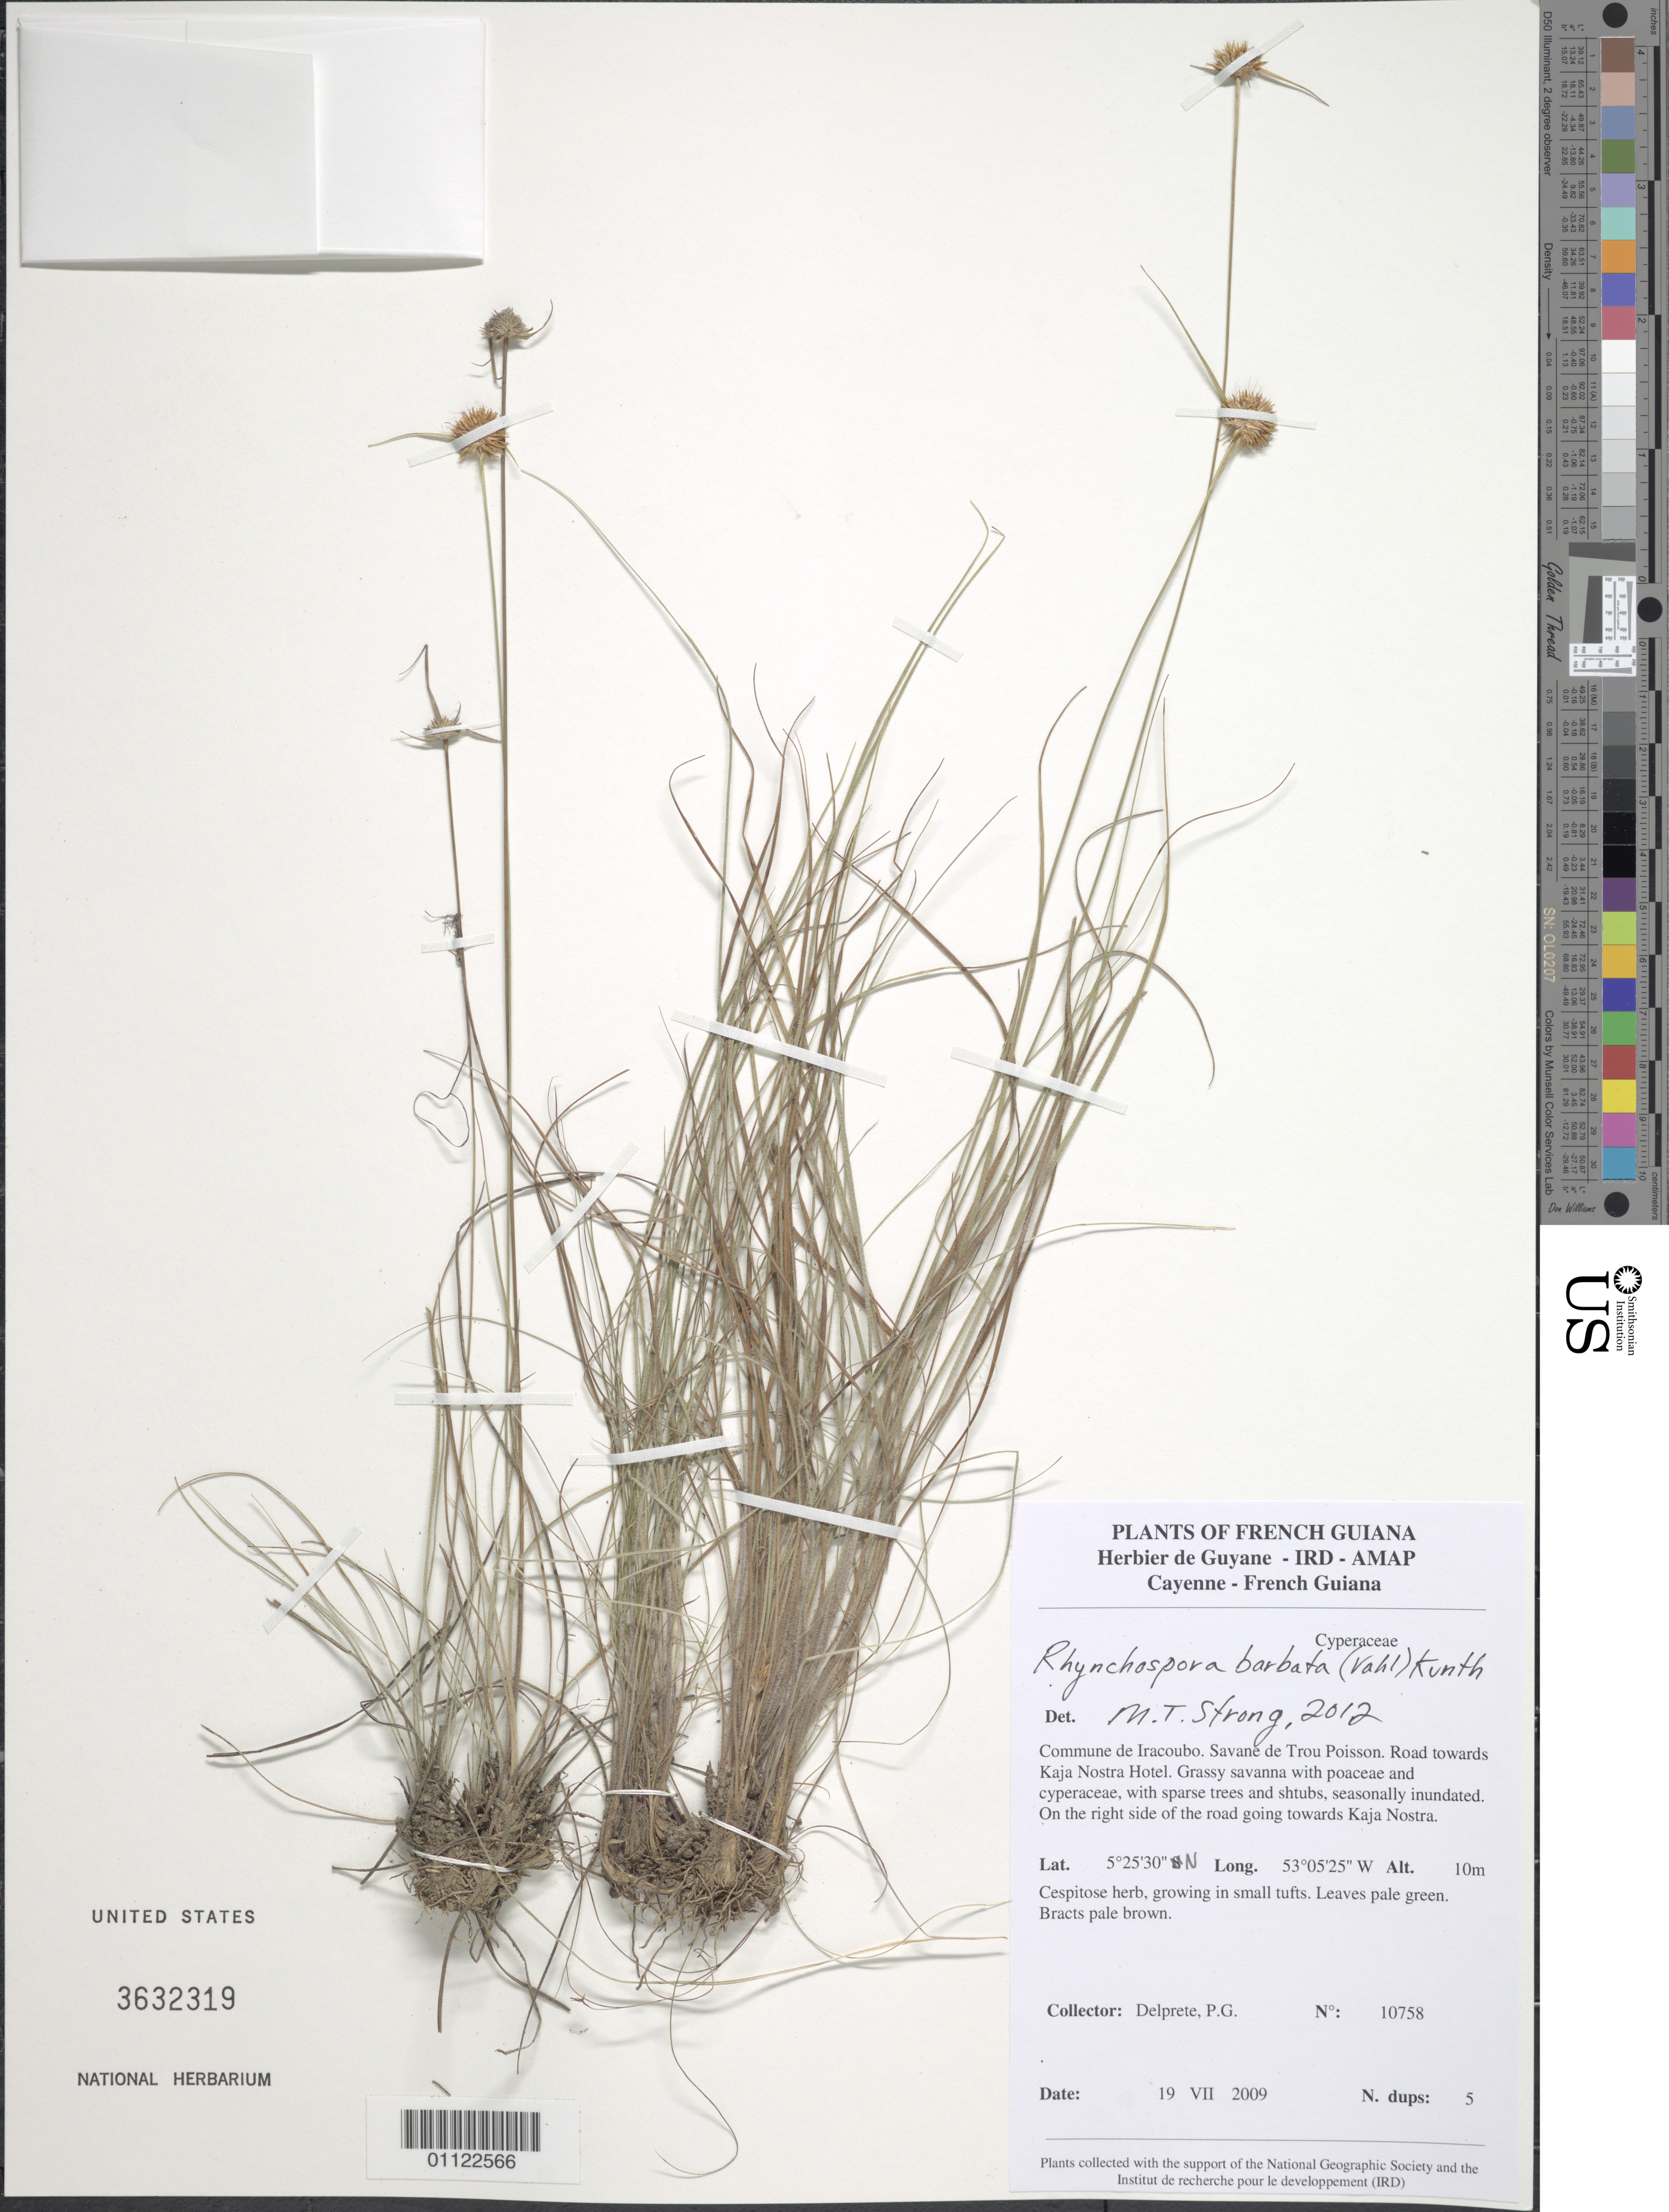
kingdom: Plantae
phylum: Tracheophyta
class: Liliopsida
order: Poales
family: Cyperaceae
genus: Rhynchospora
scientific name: Rhynchospora barbata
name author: (Vahl) Kunth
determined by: Alves, K.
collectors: P. G. Delprete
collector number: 10758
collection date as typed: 19-Jul-09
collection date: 2009-07-19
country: French Guiana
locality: Commune de Iracoubo. Savane de Trou Poisson. Road towards Kaja Nostra Hotel. On the left side of the road going towards Kaja Nostra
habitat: Grassy savanna and cyperaceae, with sparse trees and shrubs, seasonally inundated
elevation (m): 10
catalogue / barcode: US 3632319